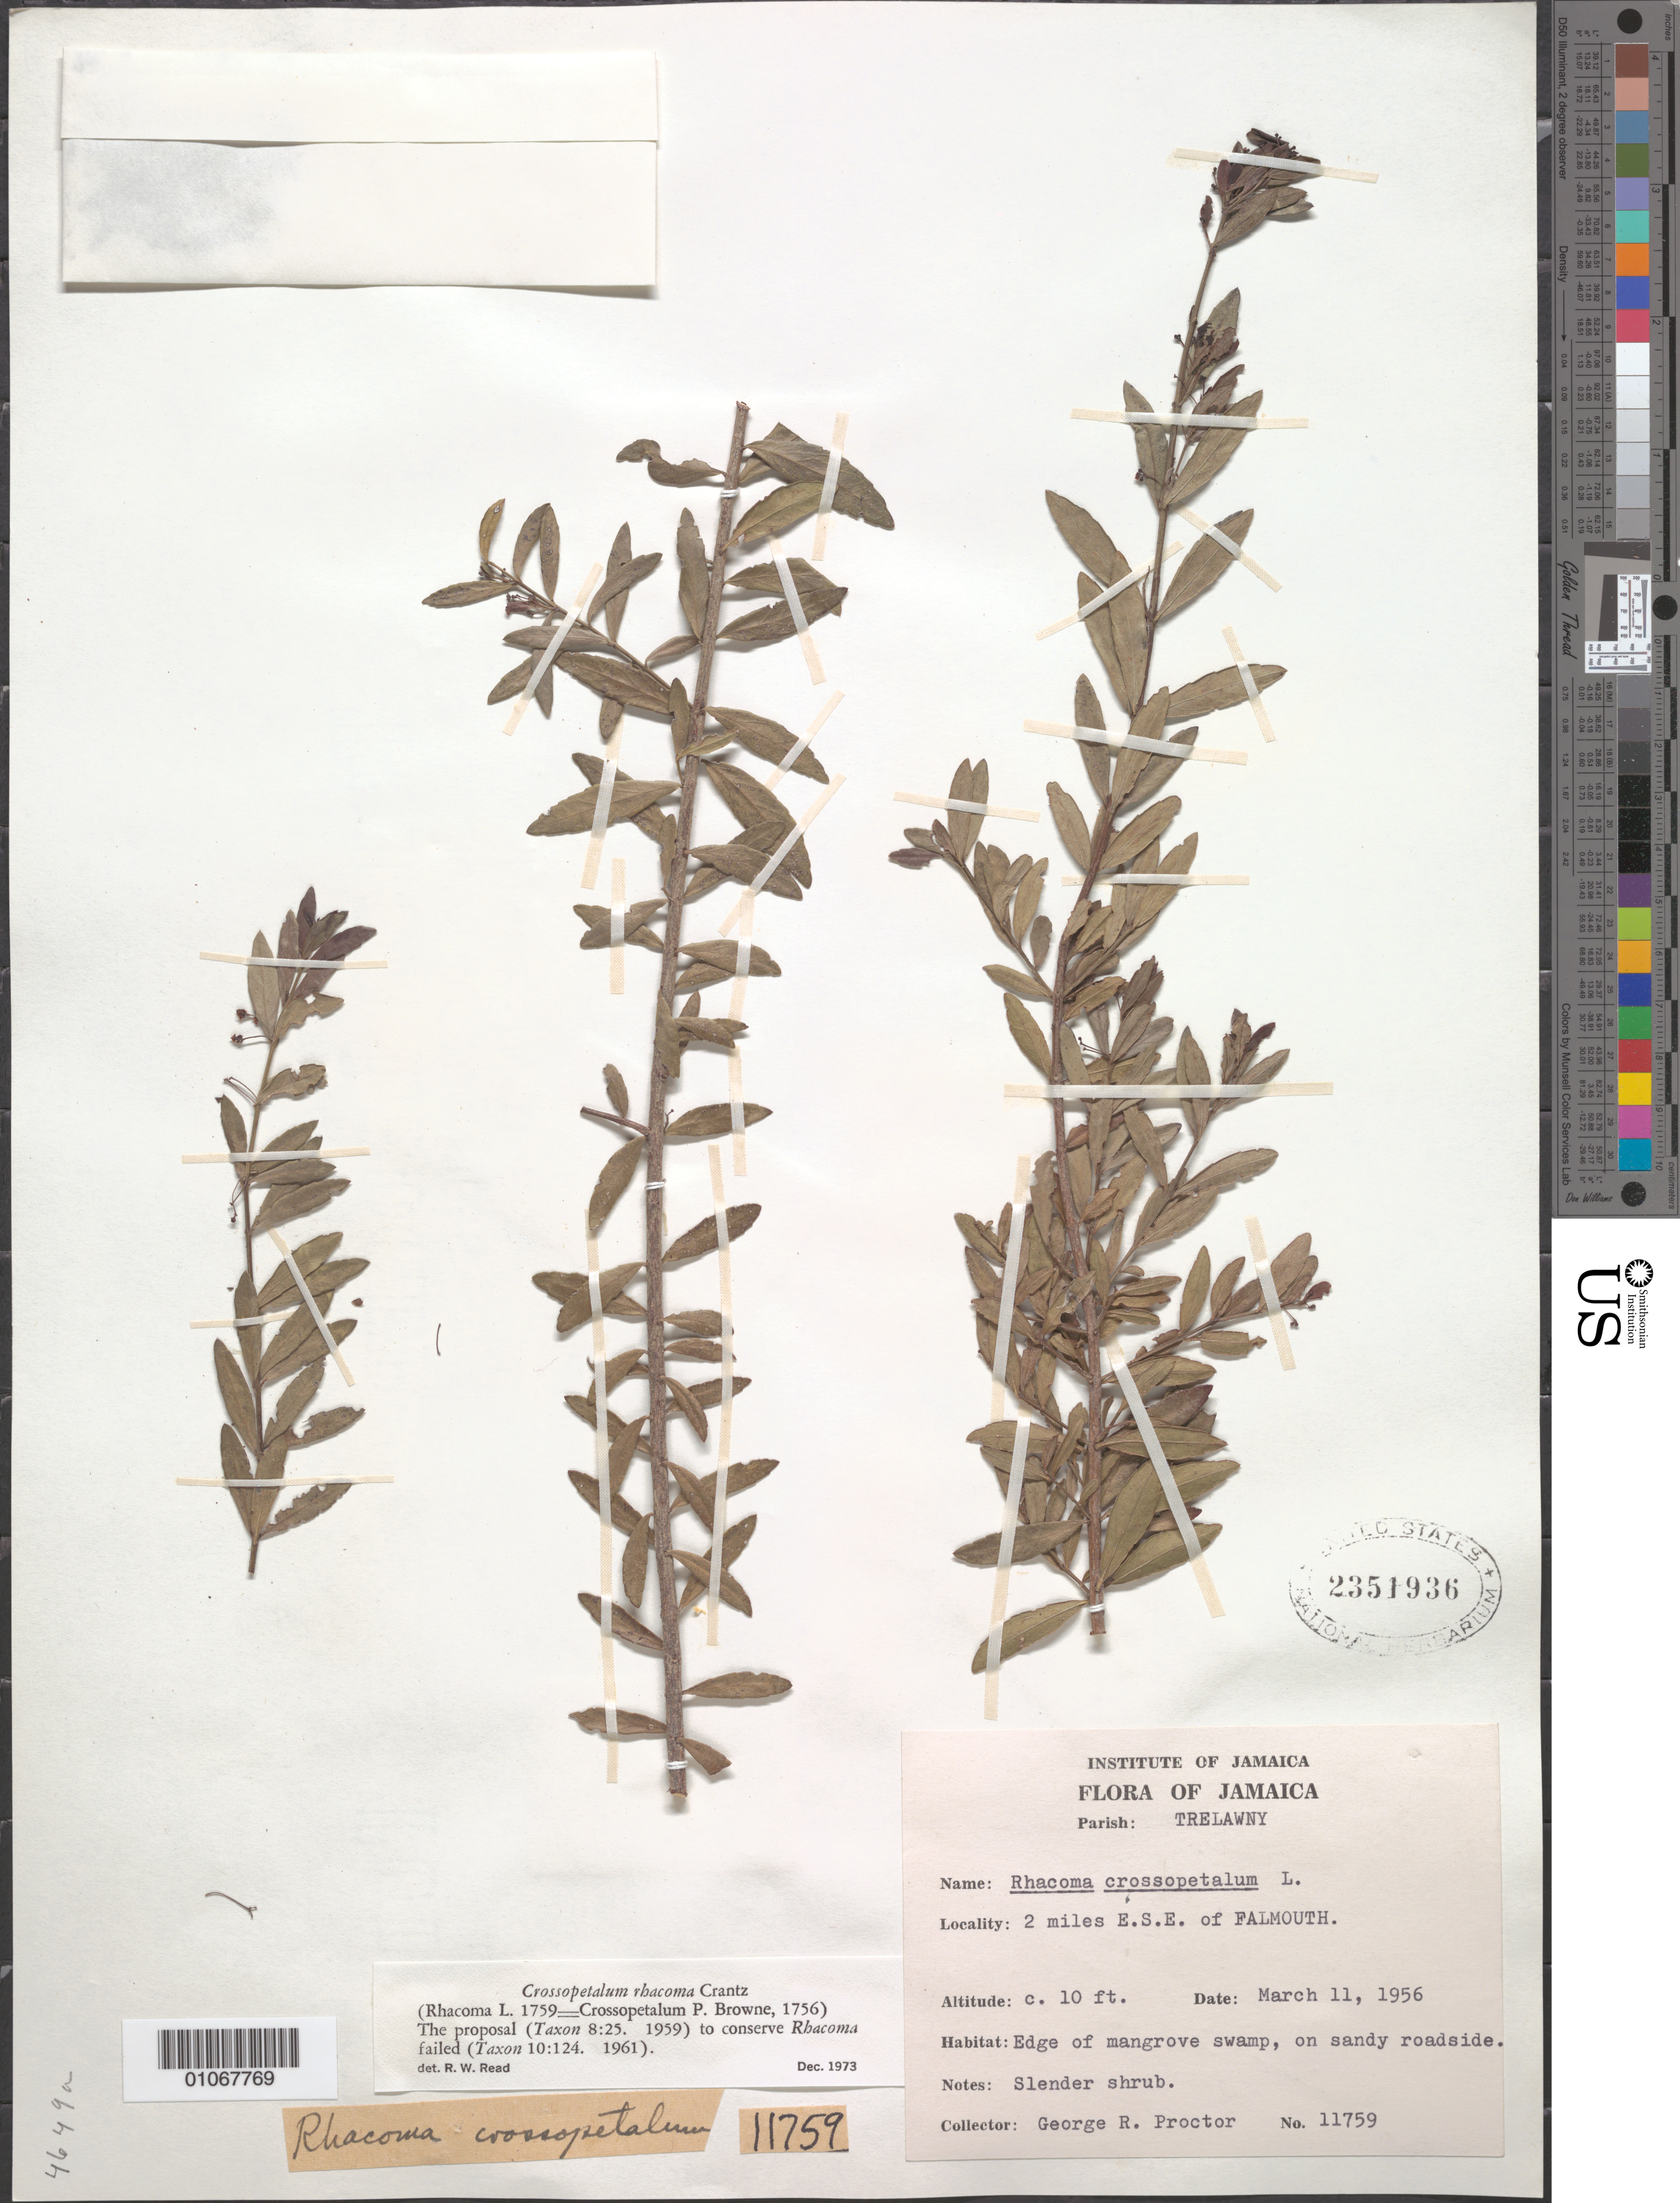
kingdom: Plantae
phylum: Tracheophyta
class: Magnoliopsida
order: Celastrales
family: Celastraceae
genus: Crossopetalum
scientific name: Crossopetalum rhacoma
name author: Crantz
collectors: G. R. Proctor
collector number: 11759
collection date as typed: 11 Mar 1956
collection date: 1956-03-11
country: Jamaica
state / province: Trelawny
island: Jamaica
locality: Edge of mangrove swamp, on sandy roadside.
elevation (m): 3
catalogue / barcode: US 2351936